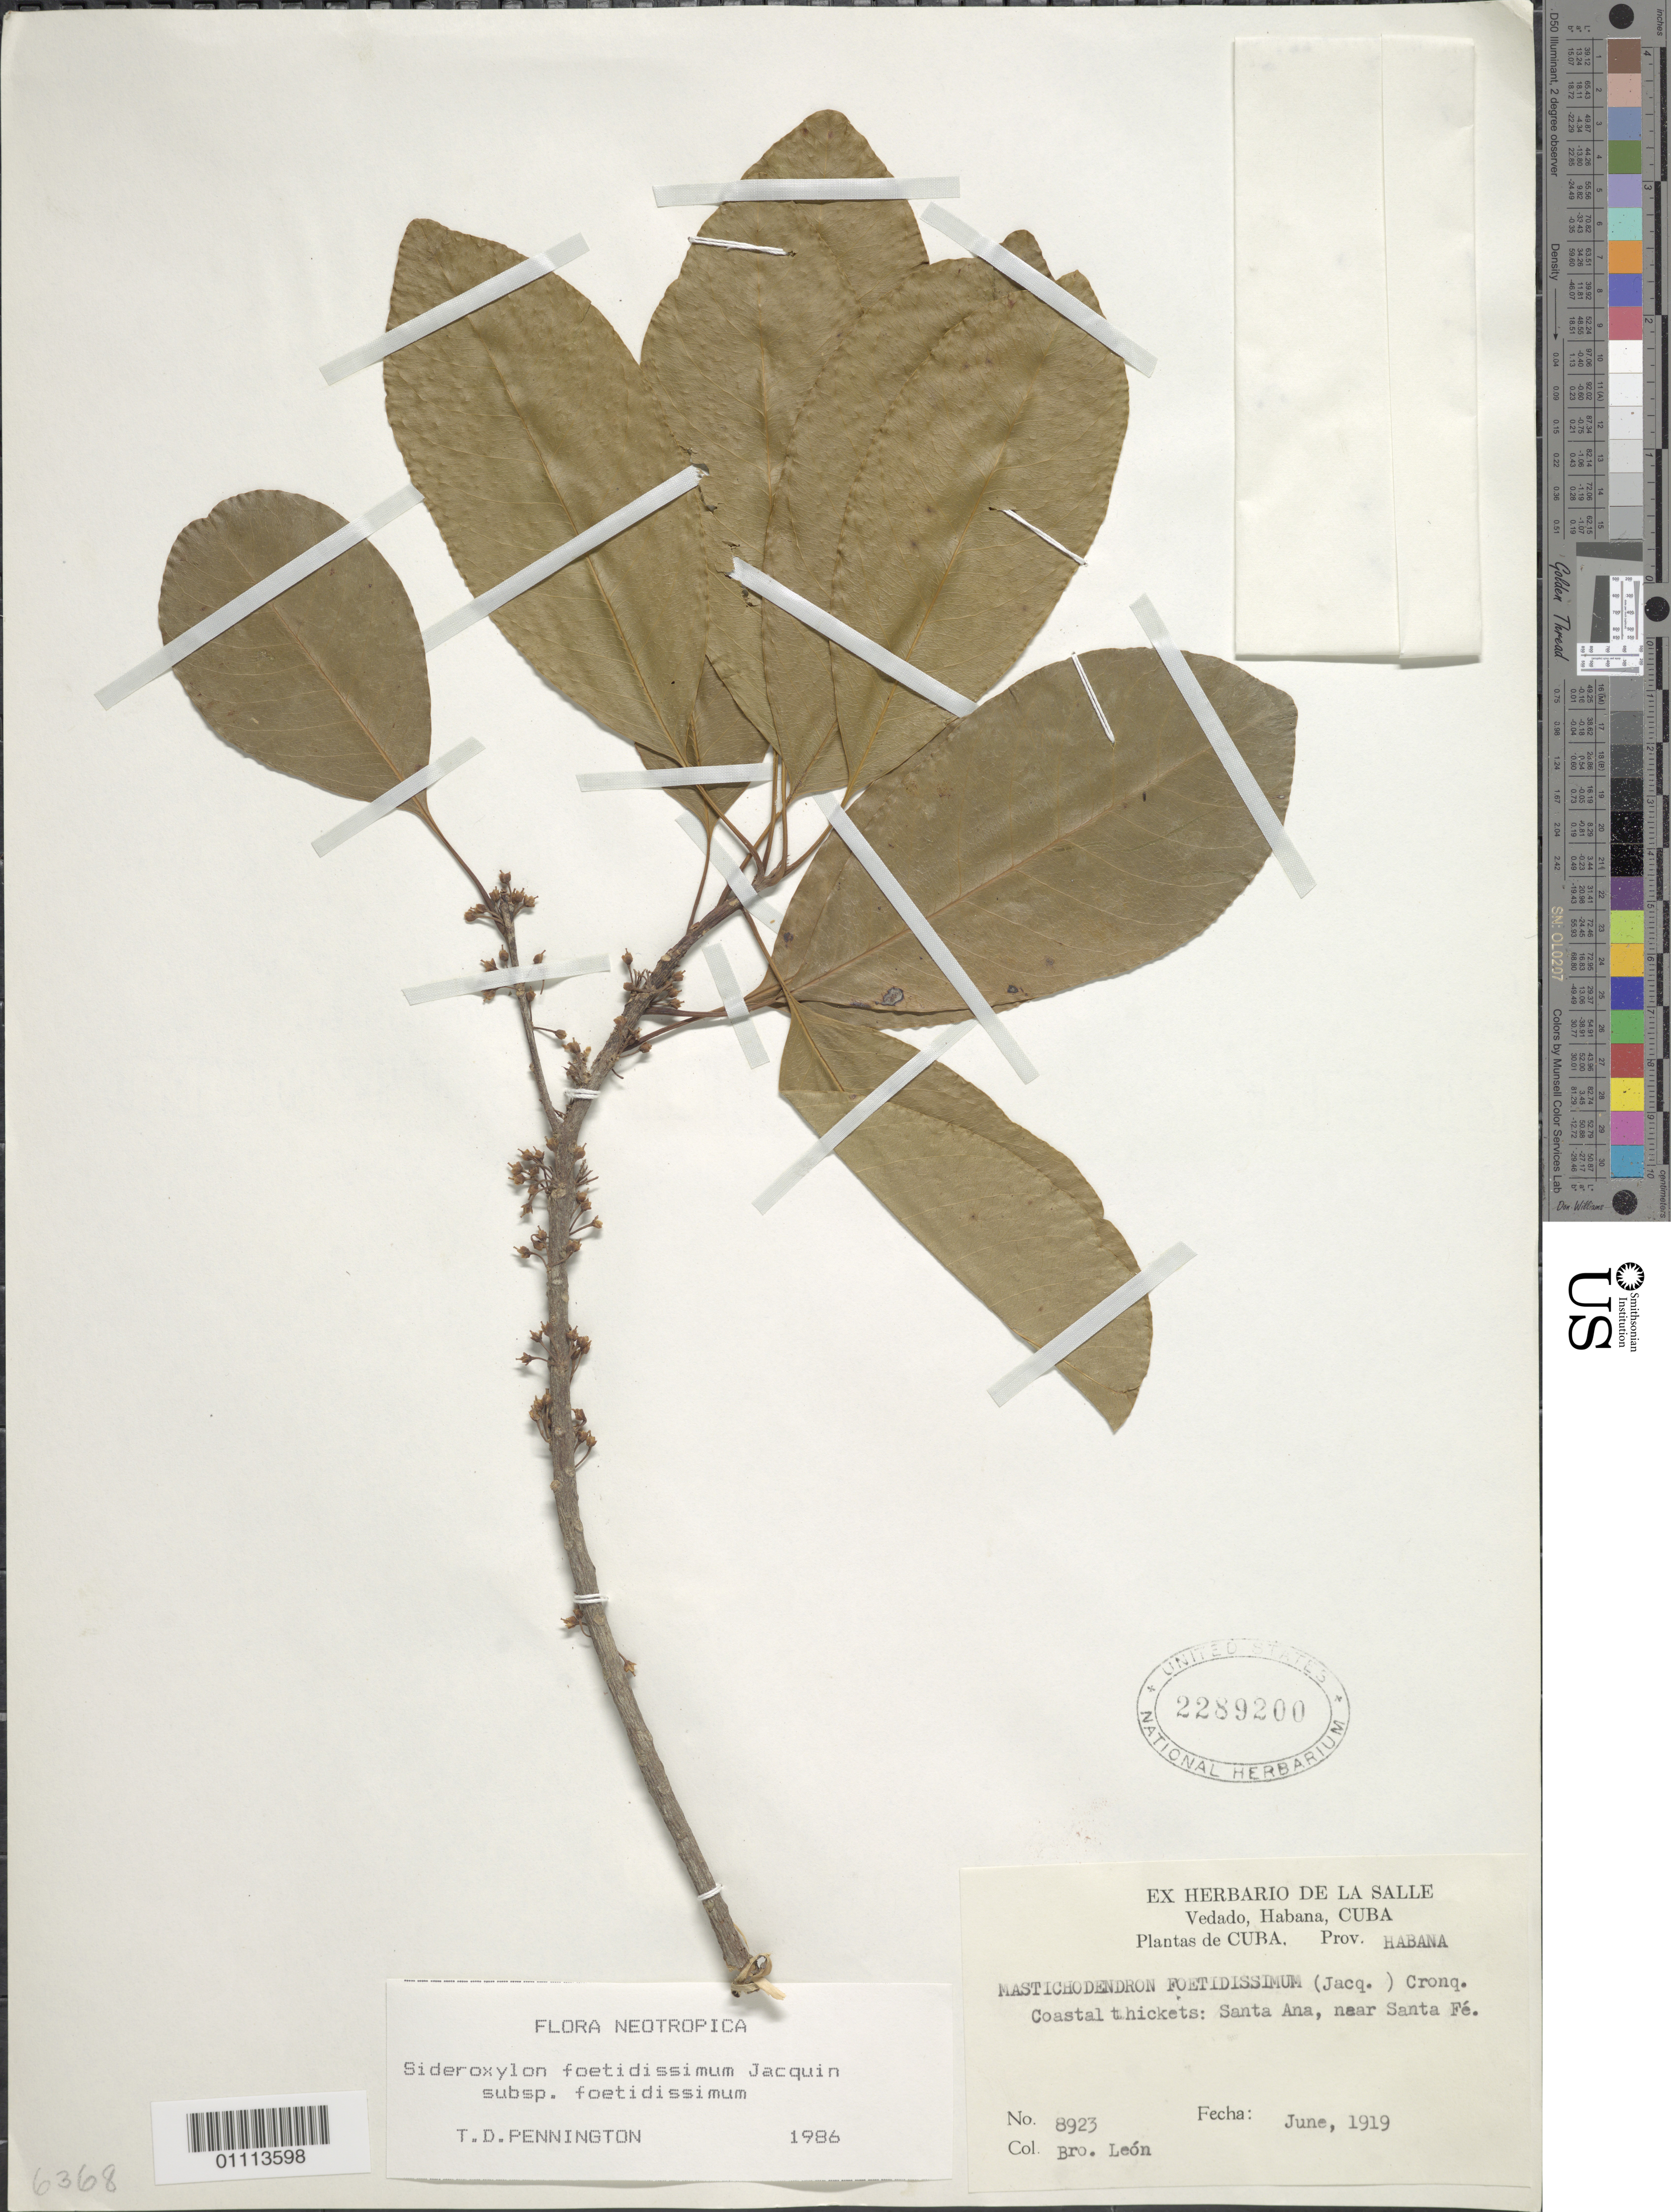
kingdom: Plantae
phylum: Tracheophyta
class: Magnoliopsida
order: Ericales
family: Sapotaceae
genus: Sideroxylon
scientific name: Sideroxylon foetidissimum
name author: Jacq.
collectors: Bro. León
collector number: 8923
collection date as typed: Jun 1919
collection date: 1919-06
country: Cuba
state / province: La Habana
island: Cuba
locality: Santa Ana, near Santa Fe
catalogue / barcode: US 2289200